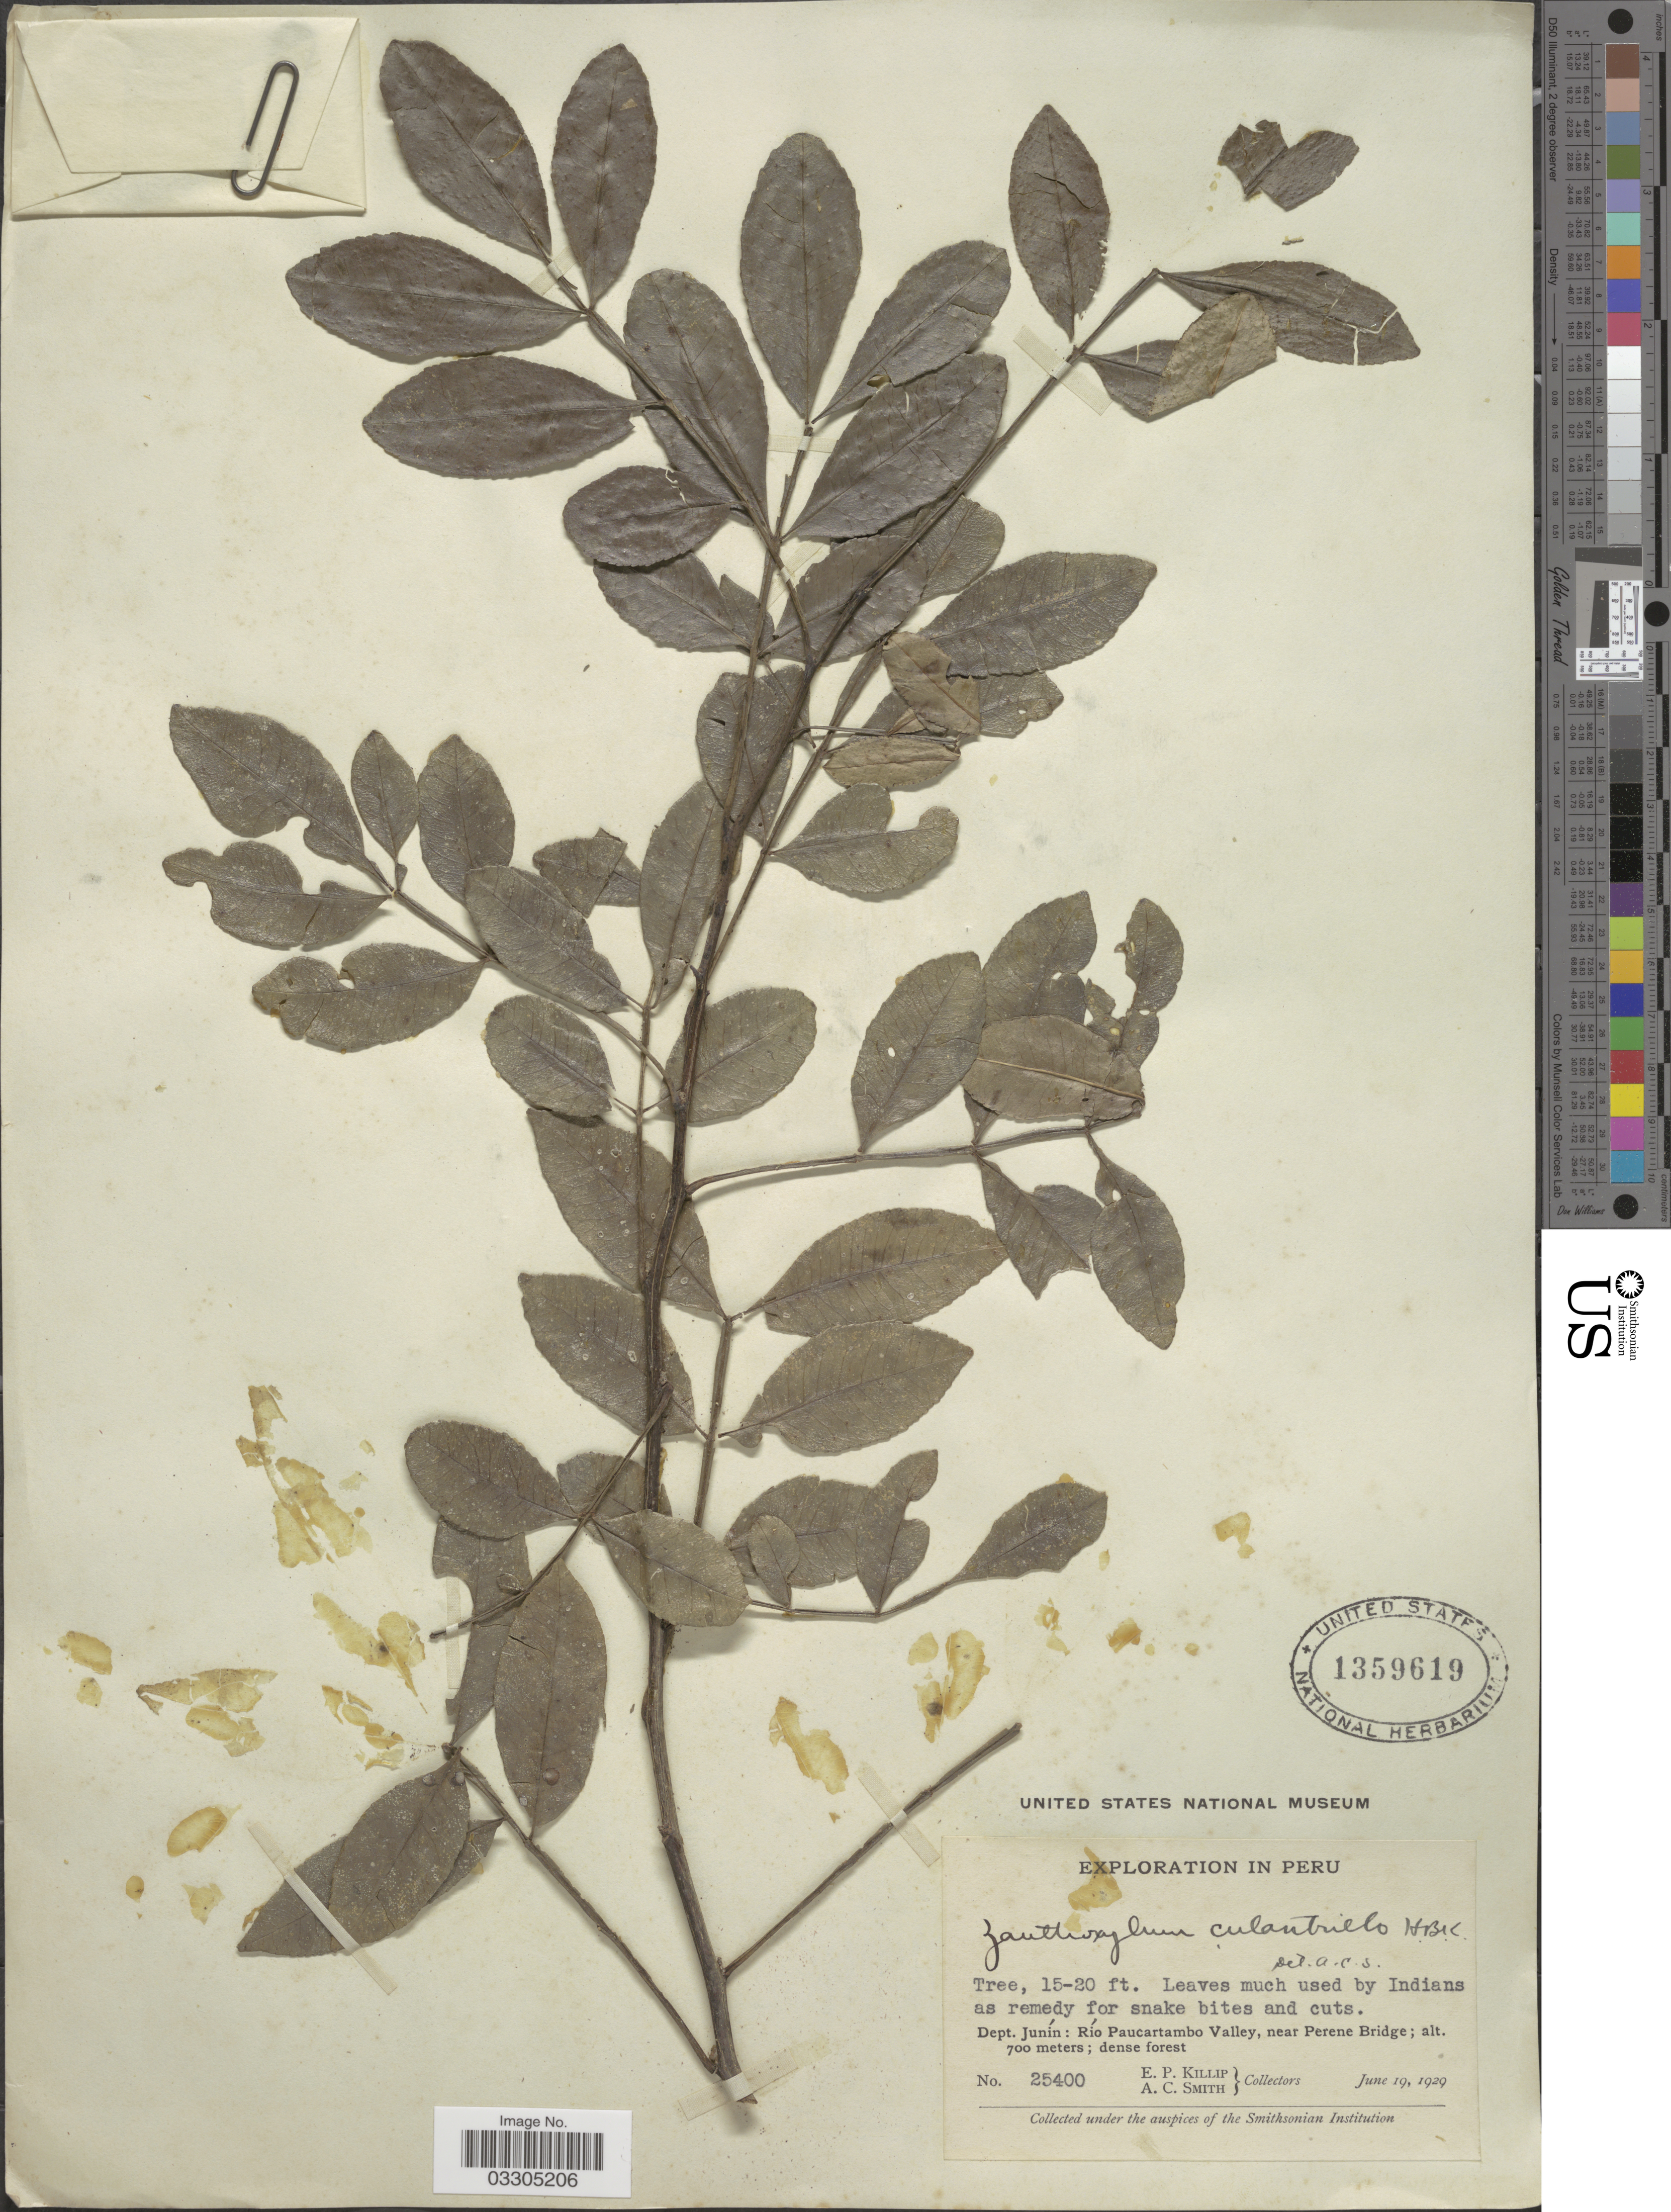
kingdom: Plantae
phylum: Tracheophyta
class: Magnoliopsida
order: Sapindales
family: Rutaceae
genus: Zanthoxylum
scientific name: Zanthoxylum culantrillo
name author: Kunth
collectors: E. P. Killip & A. C. Smith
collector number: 25400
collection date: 1929-06-19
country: Peru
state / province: Junín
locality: Dept. Junín: Río Paucartambo Valley, near Perene Bridge.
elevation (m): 700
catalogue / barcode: US 1359619